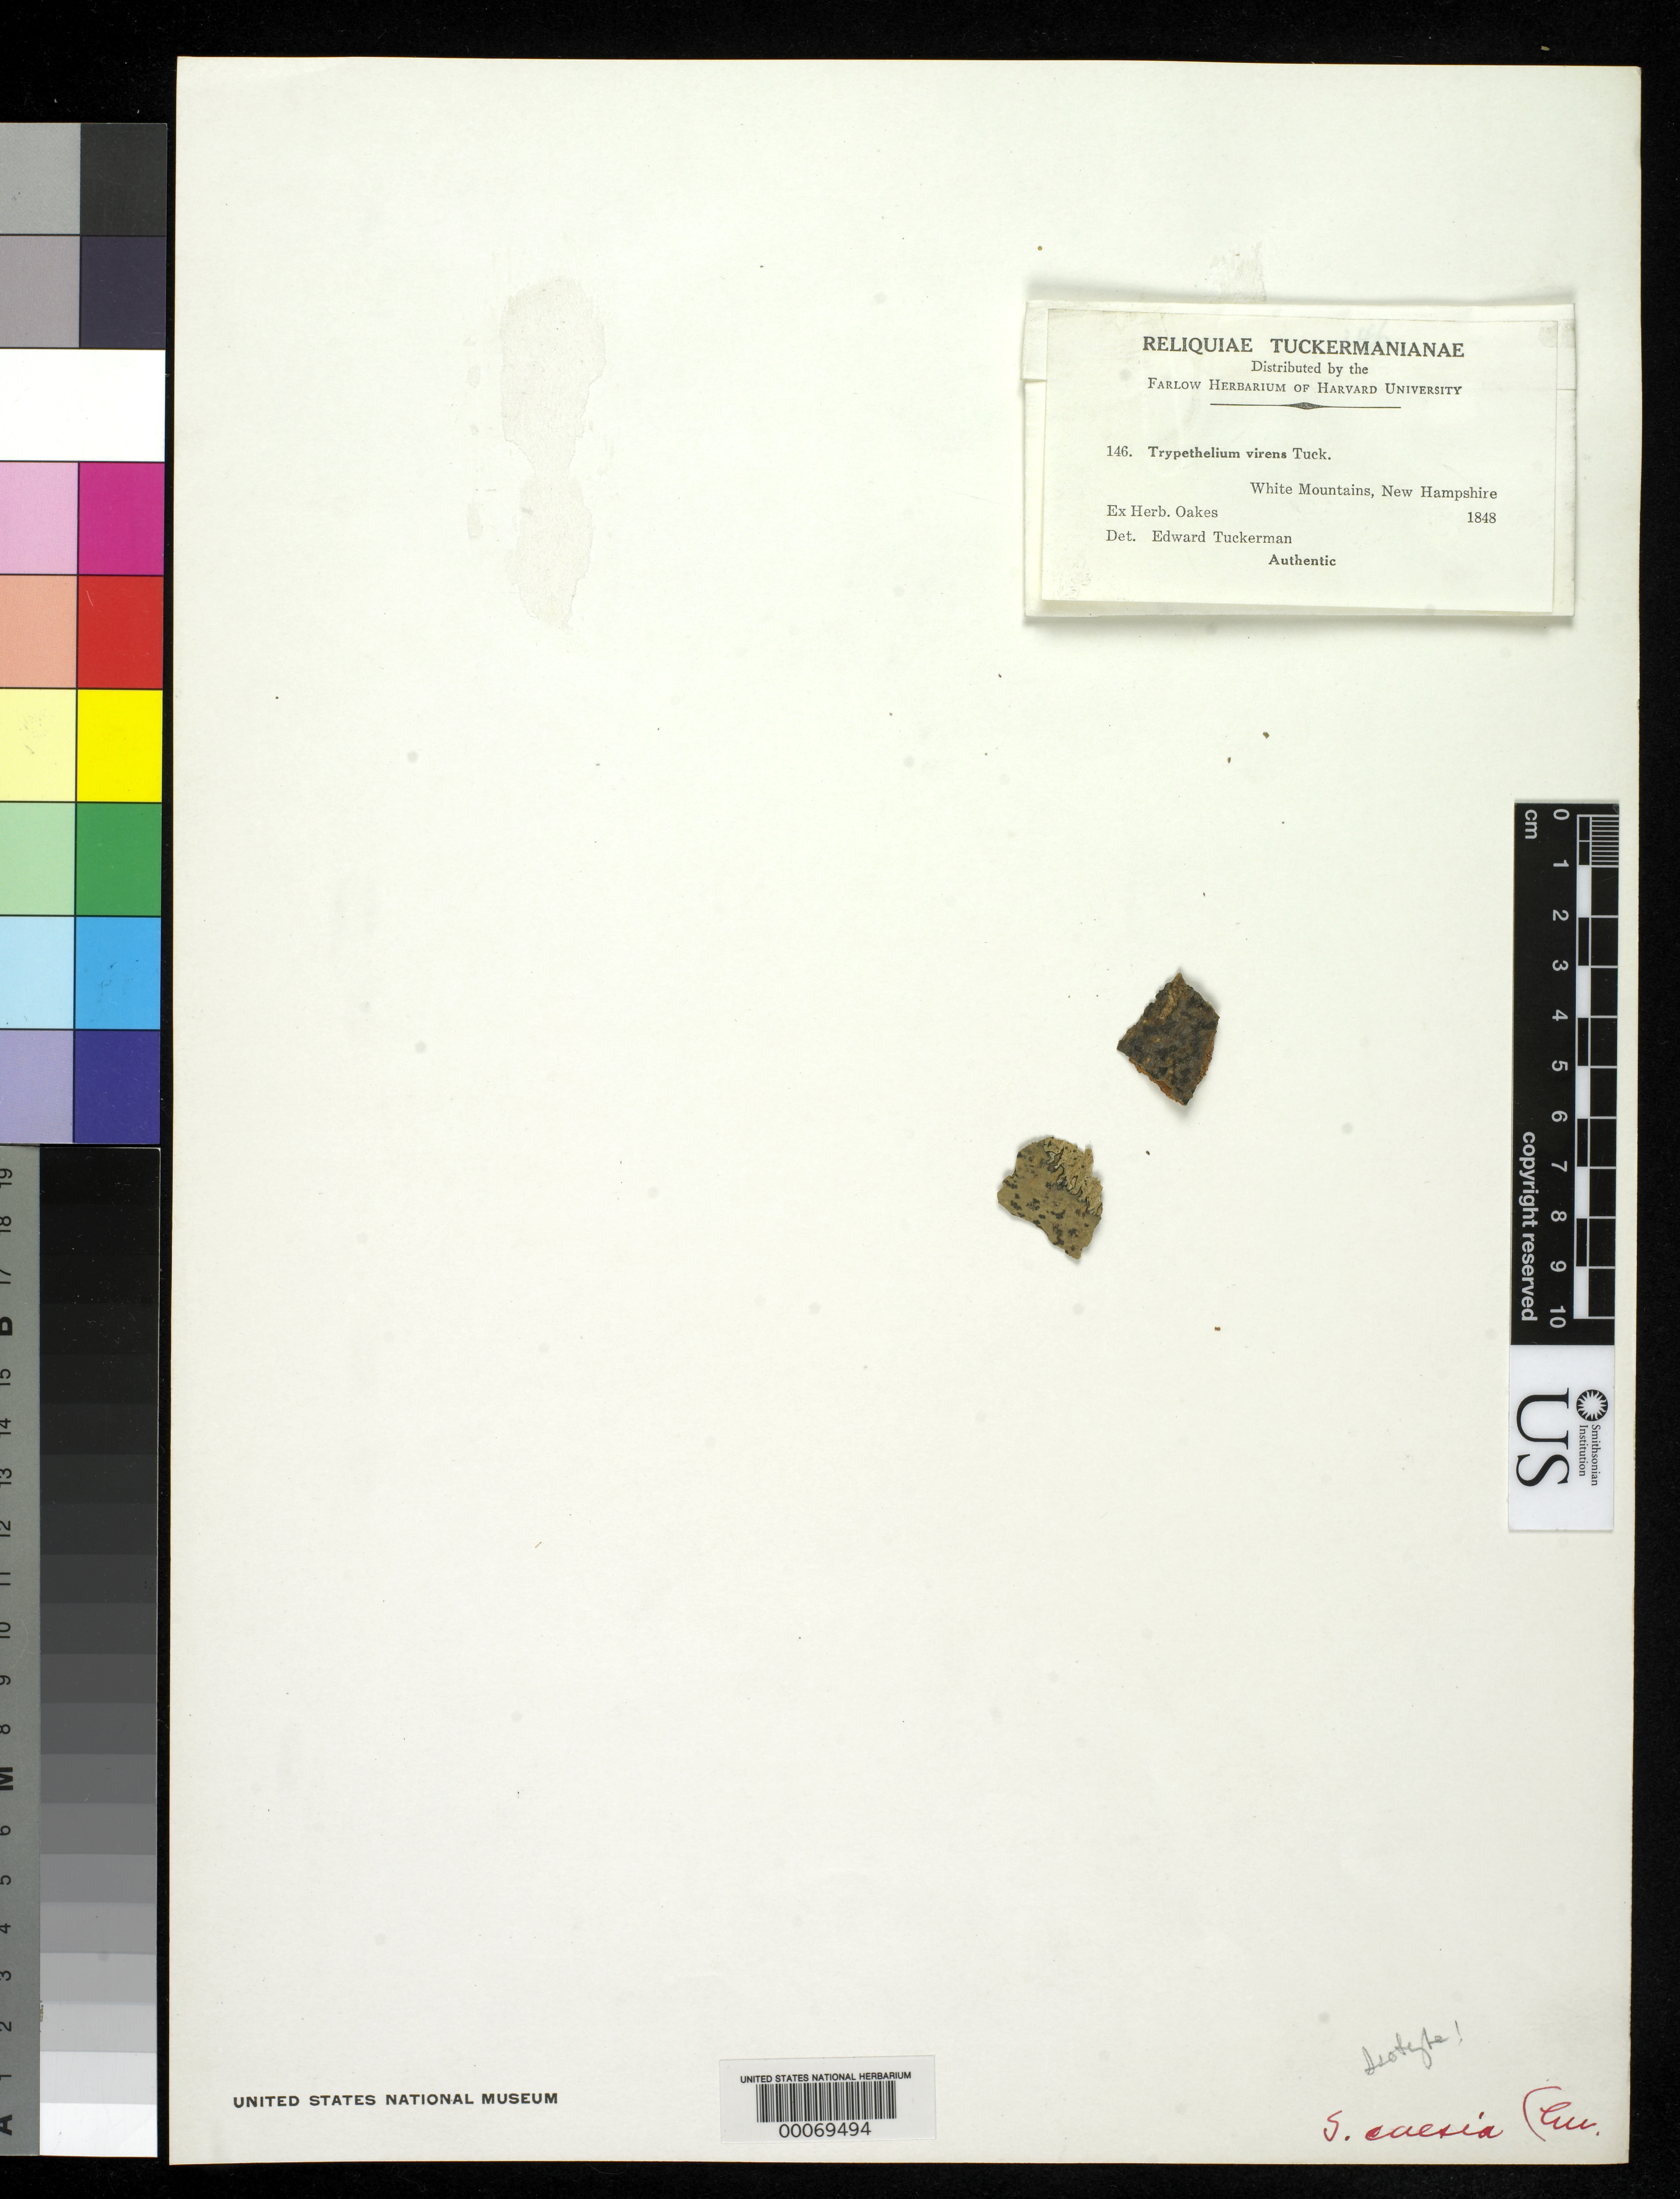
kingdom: Fungi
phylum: Ascomycota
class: Dothideomycetes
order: Trypetheliales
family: Trypetheliaceae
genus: Trypethelium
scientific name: Trypethelium virens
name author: Tuck. ex Darl.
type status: Isotype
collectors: ex herb. Oakes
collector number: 146 Relig. Tuck.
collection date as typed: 1848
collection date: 1848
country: United States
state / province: Massachusetts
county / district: Bristol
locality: New Bedford.